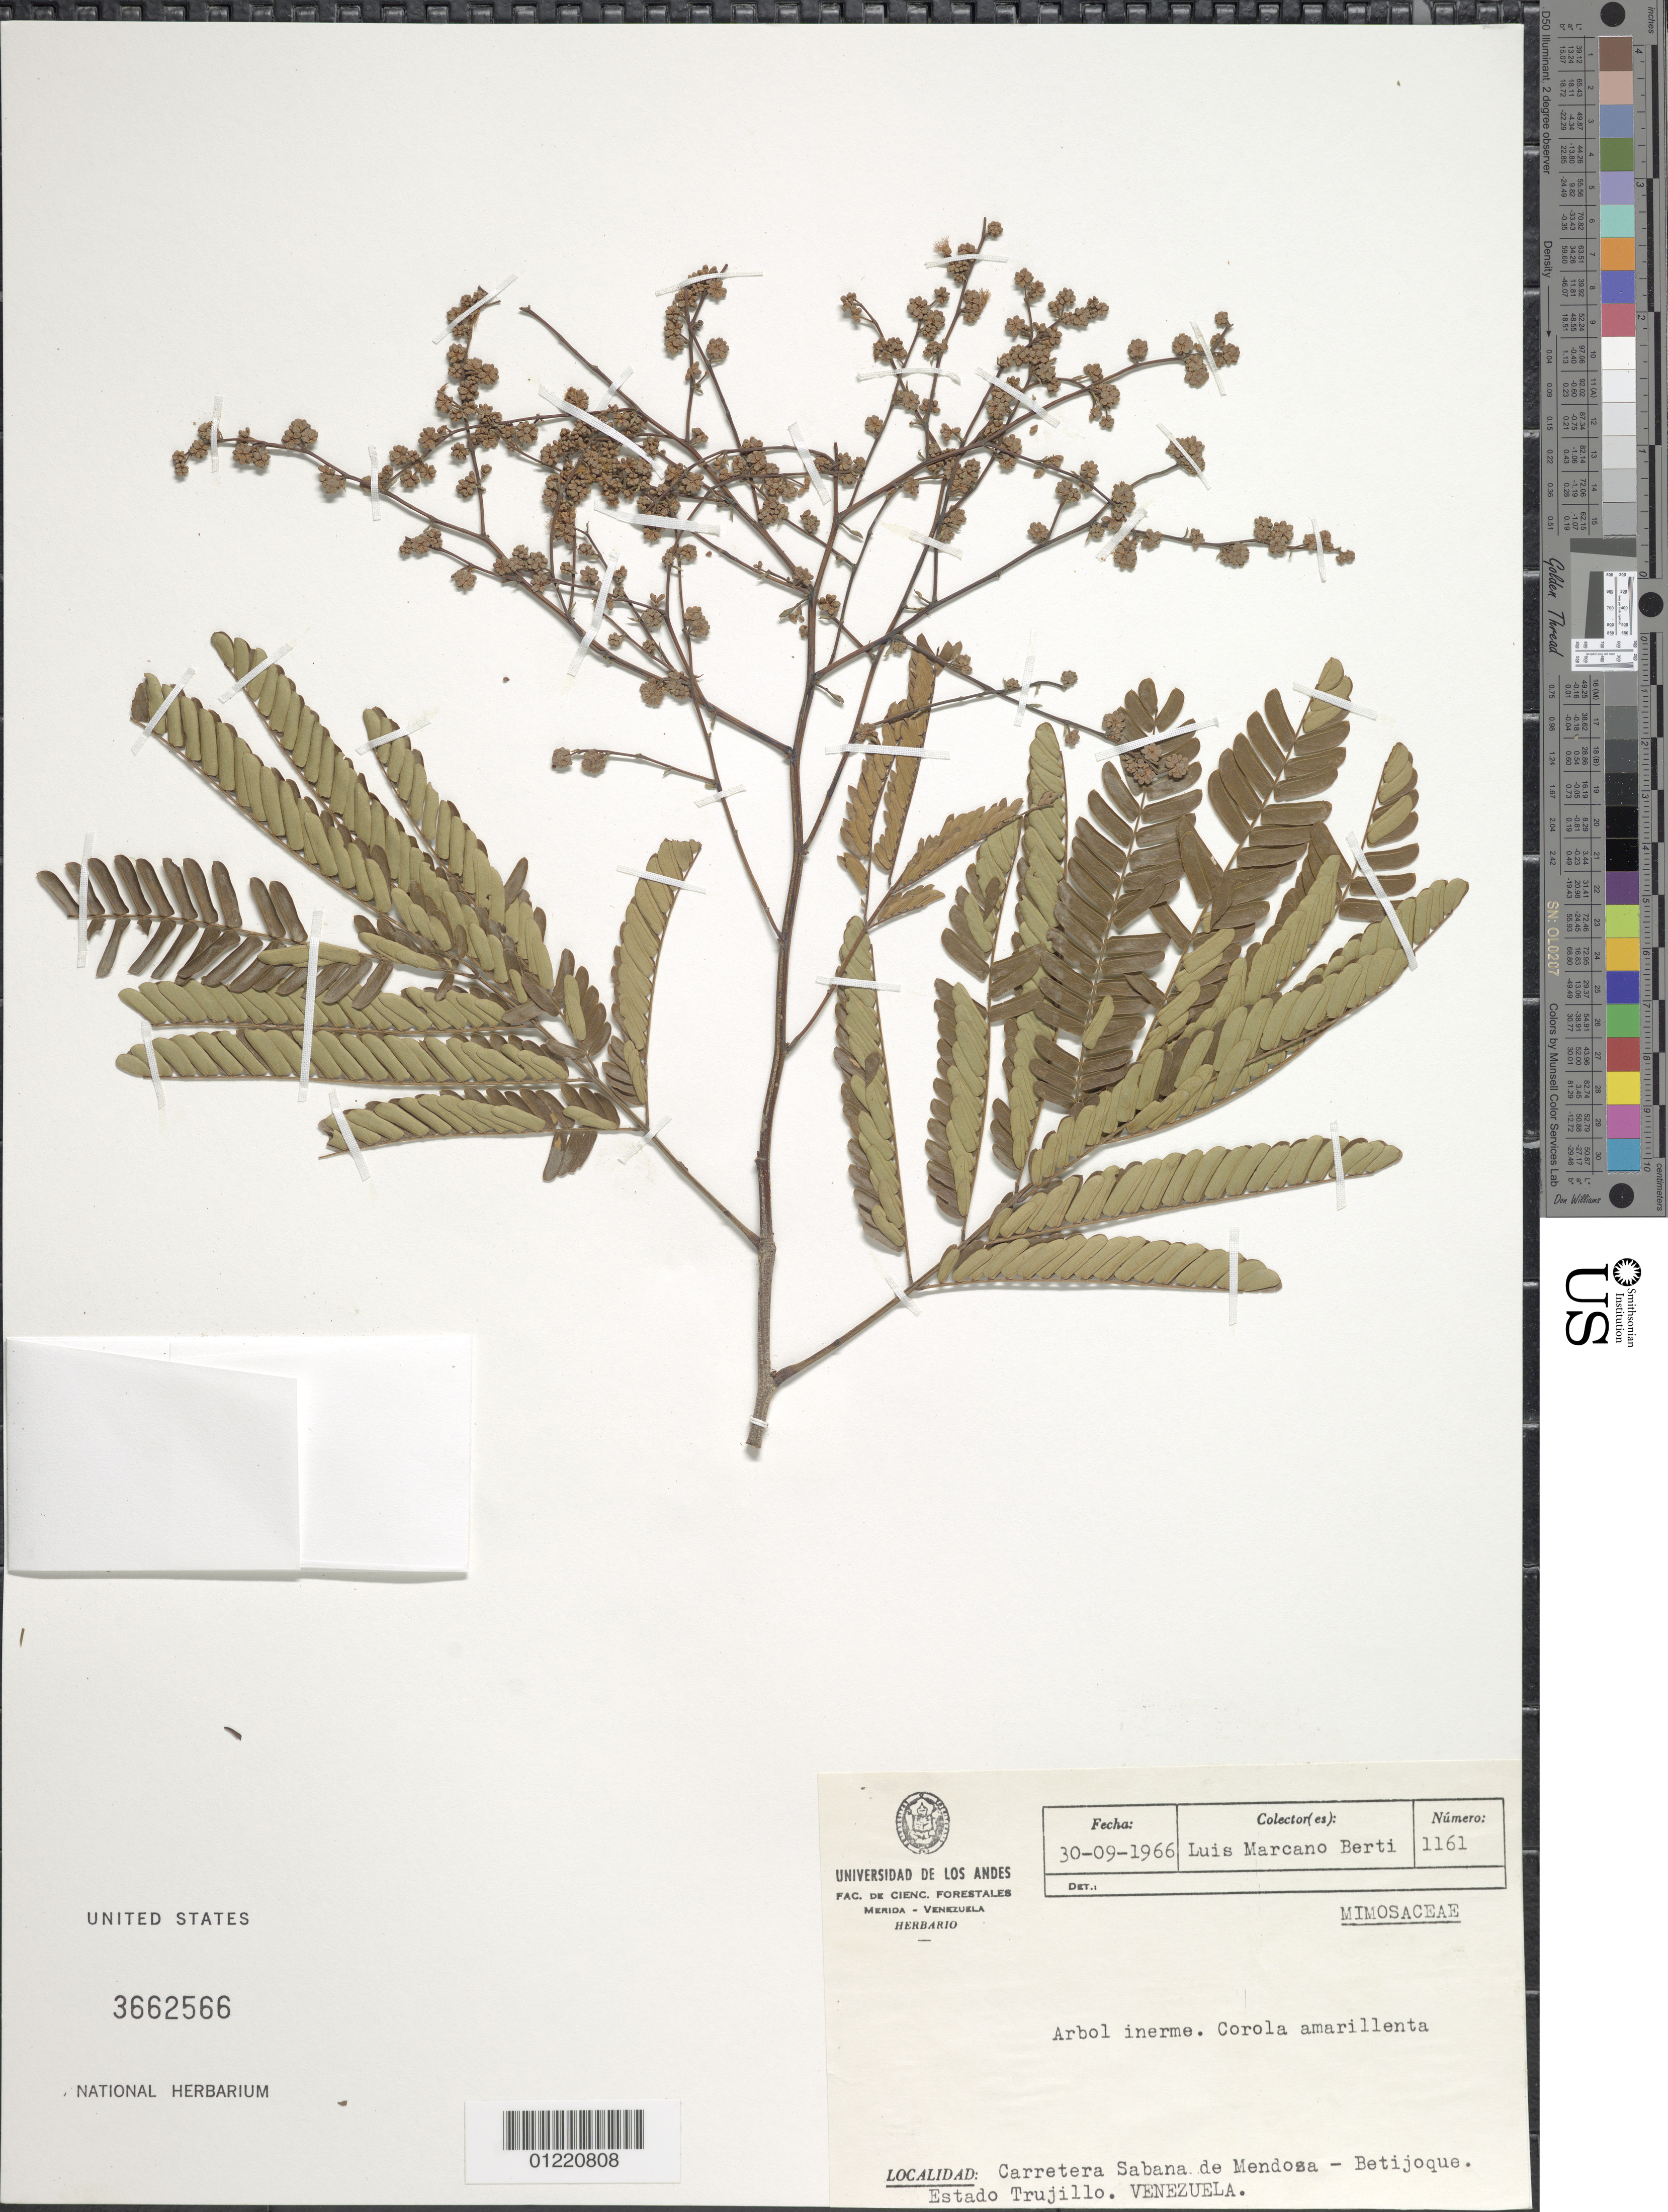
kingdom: Plantae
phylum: Tracheophyta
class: Magnoliopsida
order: Fabales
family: Fabaceae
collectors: L. Marcano-Berti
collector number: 1163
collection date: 1966-09-30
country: Venezuela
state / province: Trujillo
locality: Carretera Sabana de Mendoza-Betijoque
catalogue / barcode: US 3662566